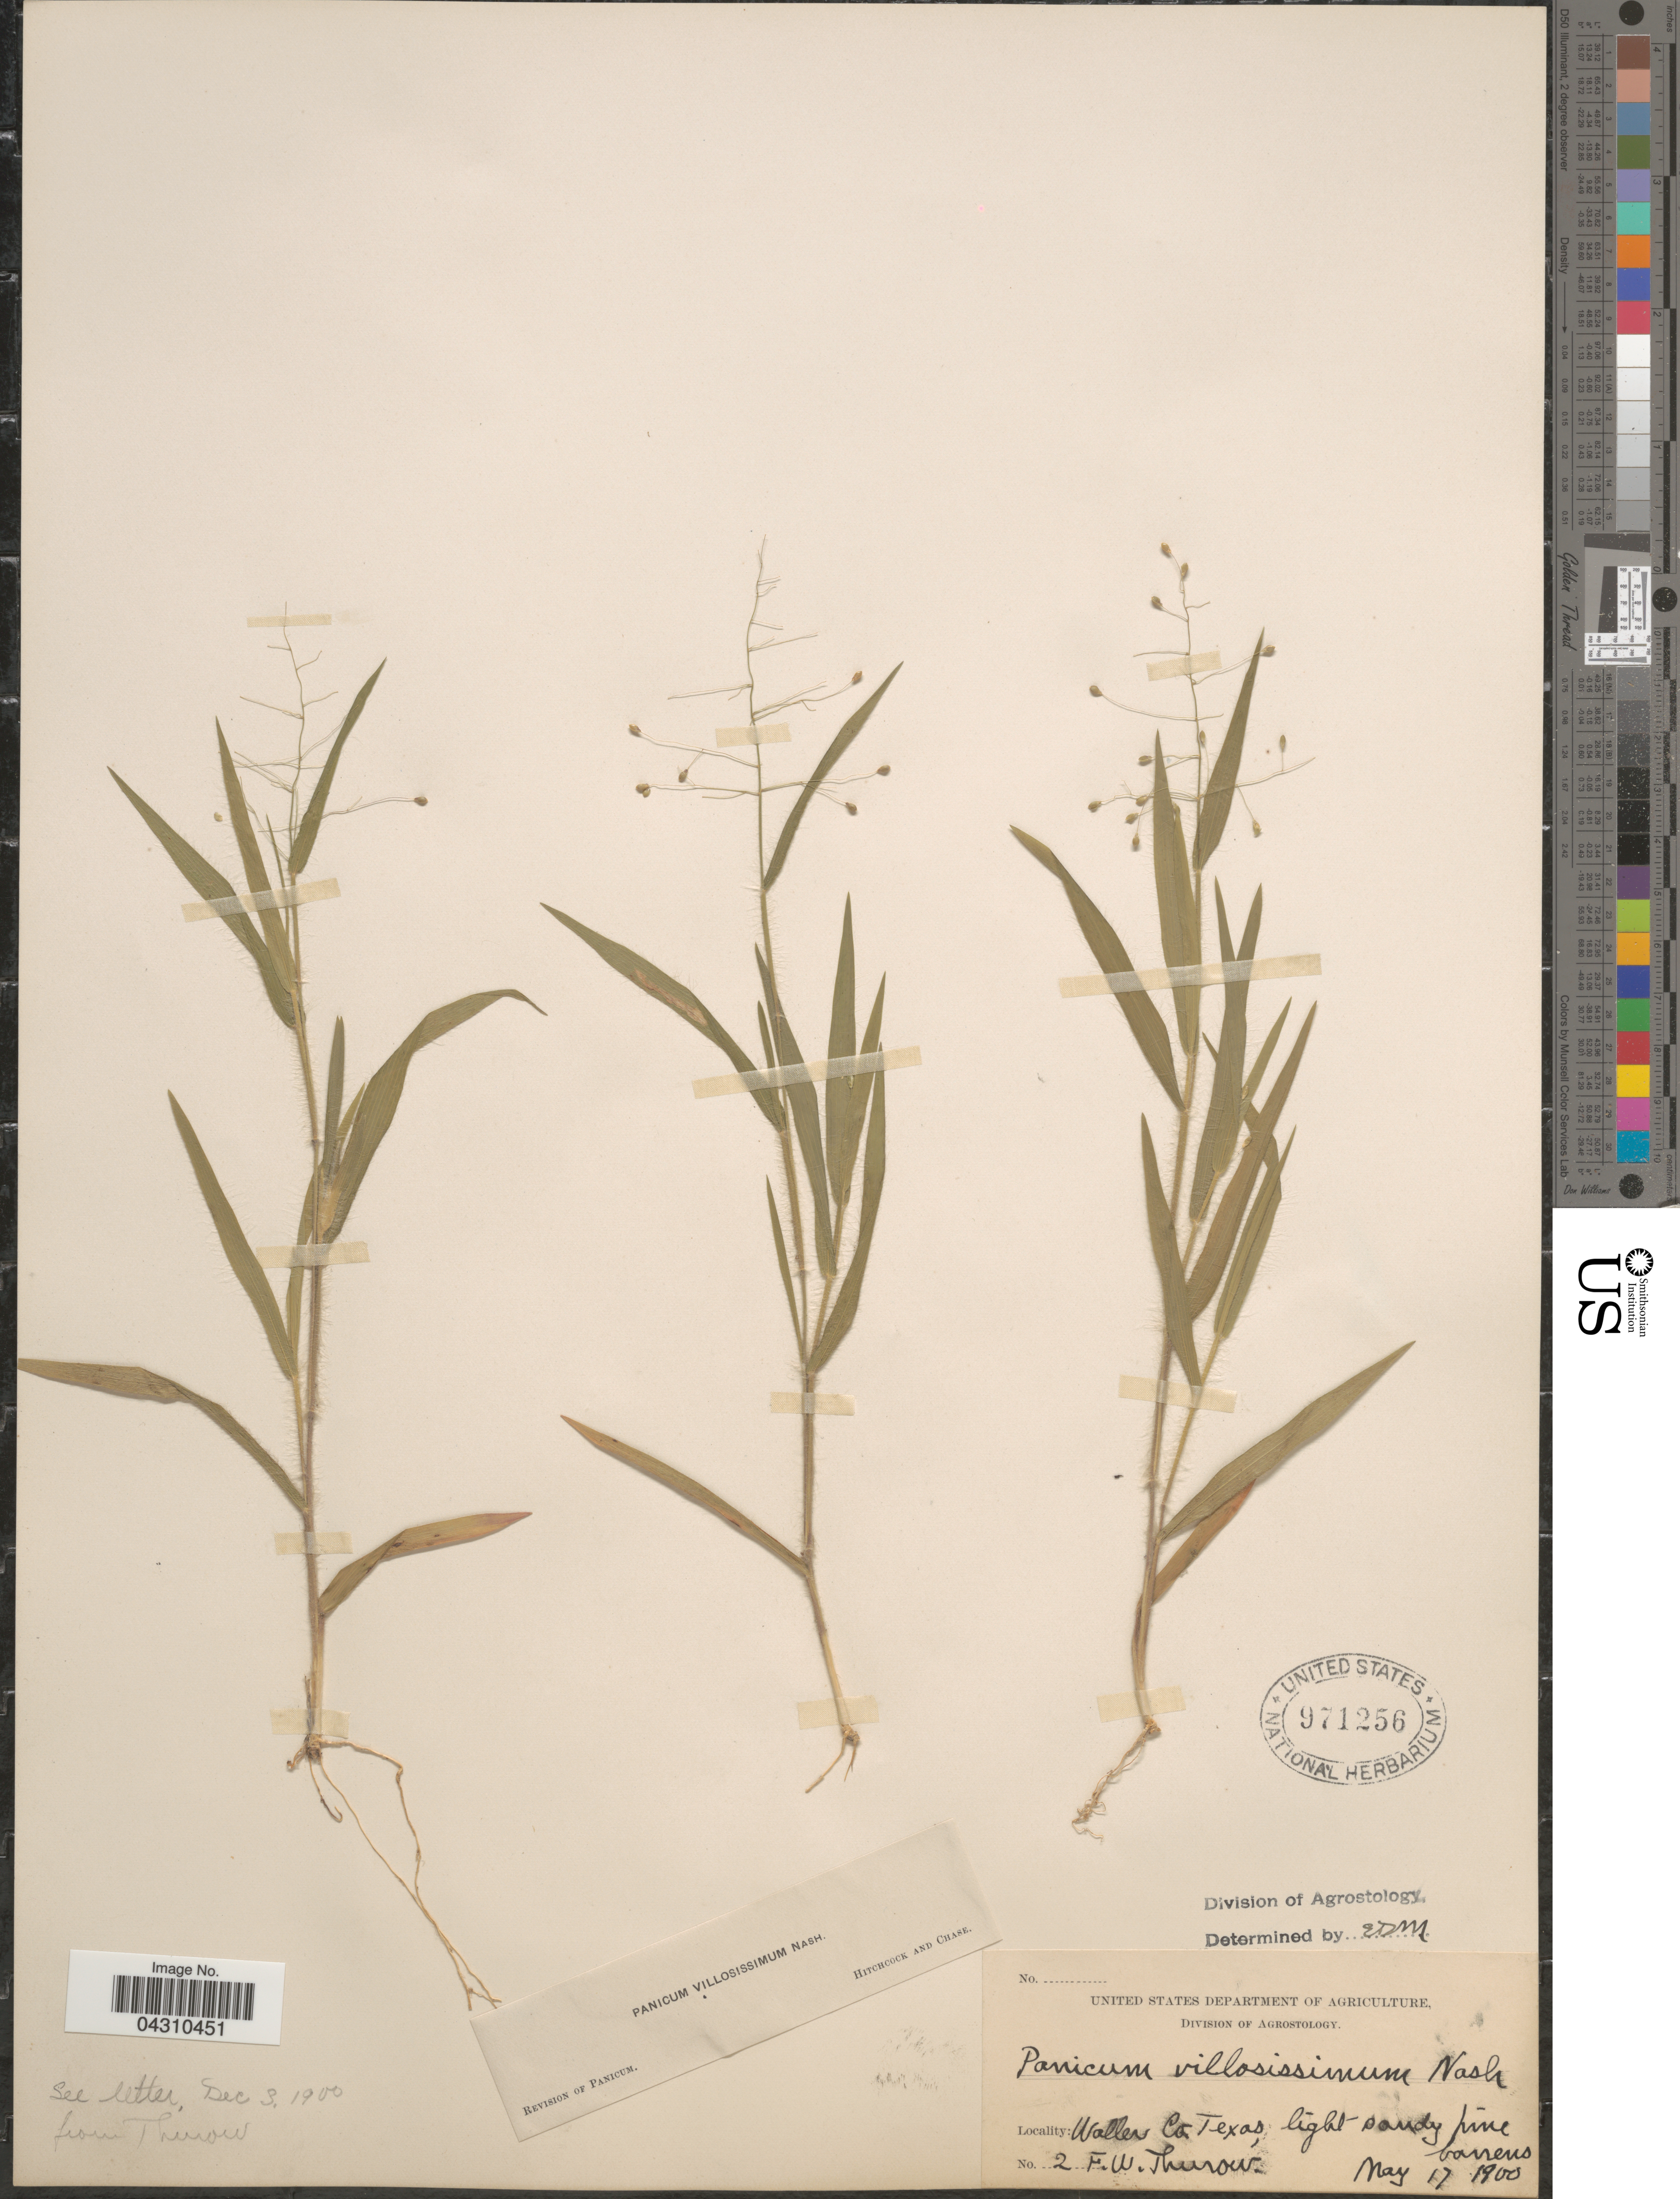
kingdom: Plantae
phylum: Tracheophyta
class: Liliopsida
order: Poales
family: Poaceae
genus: Dichanthelium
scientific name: Dichanthelium acuminatum var. acuminatum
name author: (Sw.) Gould & C.A. Clark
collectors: F. W. Thurow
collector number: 2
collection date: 1900-05-17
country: United States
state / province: Texas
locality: Waller Co.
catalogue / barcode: US 971256